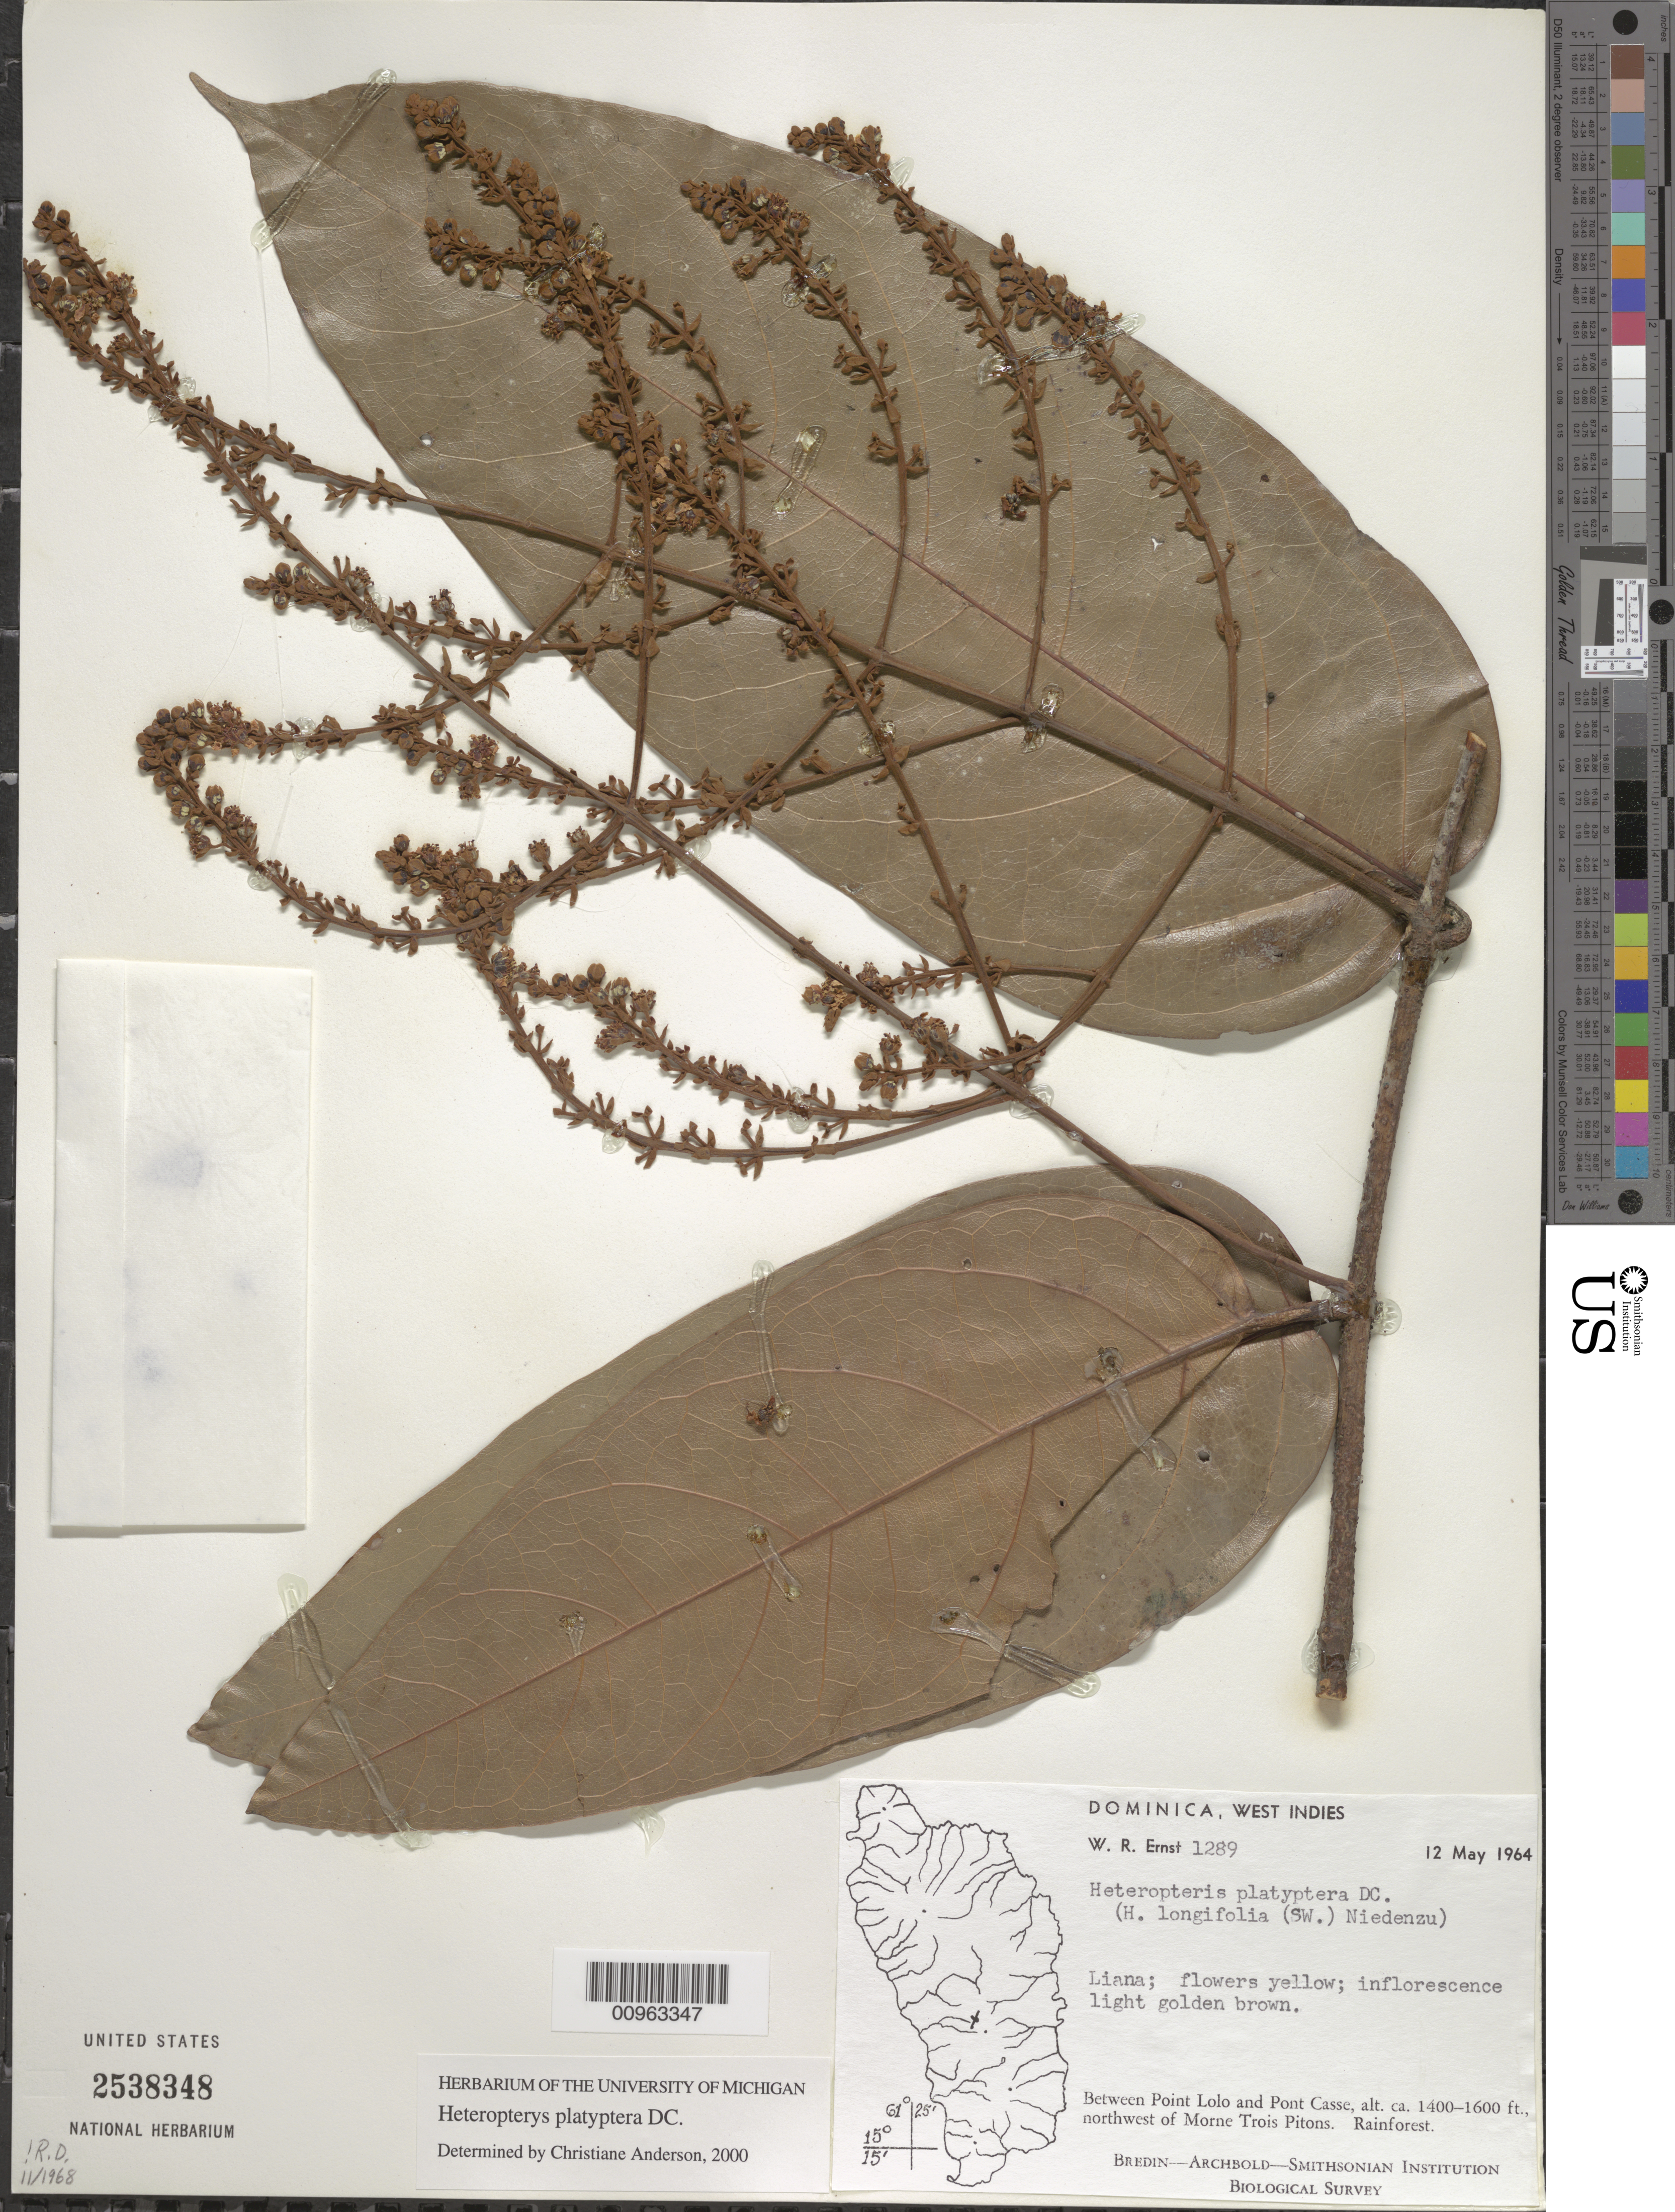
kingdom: Plantae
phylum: Tracheophyta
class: Magnoliopsida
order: Malpighiales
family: Malpighiaceae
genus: Heteropterys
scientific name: Heteropterys platyptera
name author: DC.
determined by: Anderson, C.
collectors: W. R. Ernst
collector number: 1289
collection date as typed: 12 May 1964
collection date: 1964-05-12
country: Dominica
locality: Between Point Lolo and Pont Casse, northwest of Morne Trois Pitons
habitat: Rainforest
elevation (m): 427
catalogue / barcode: US 2538348